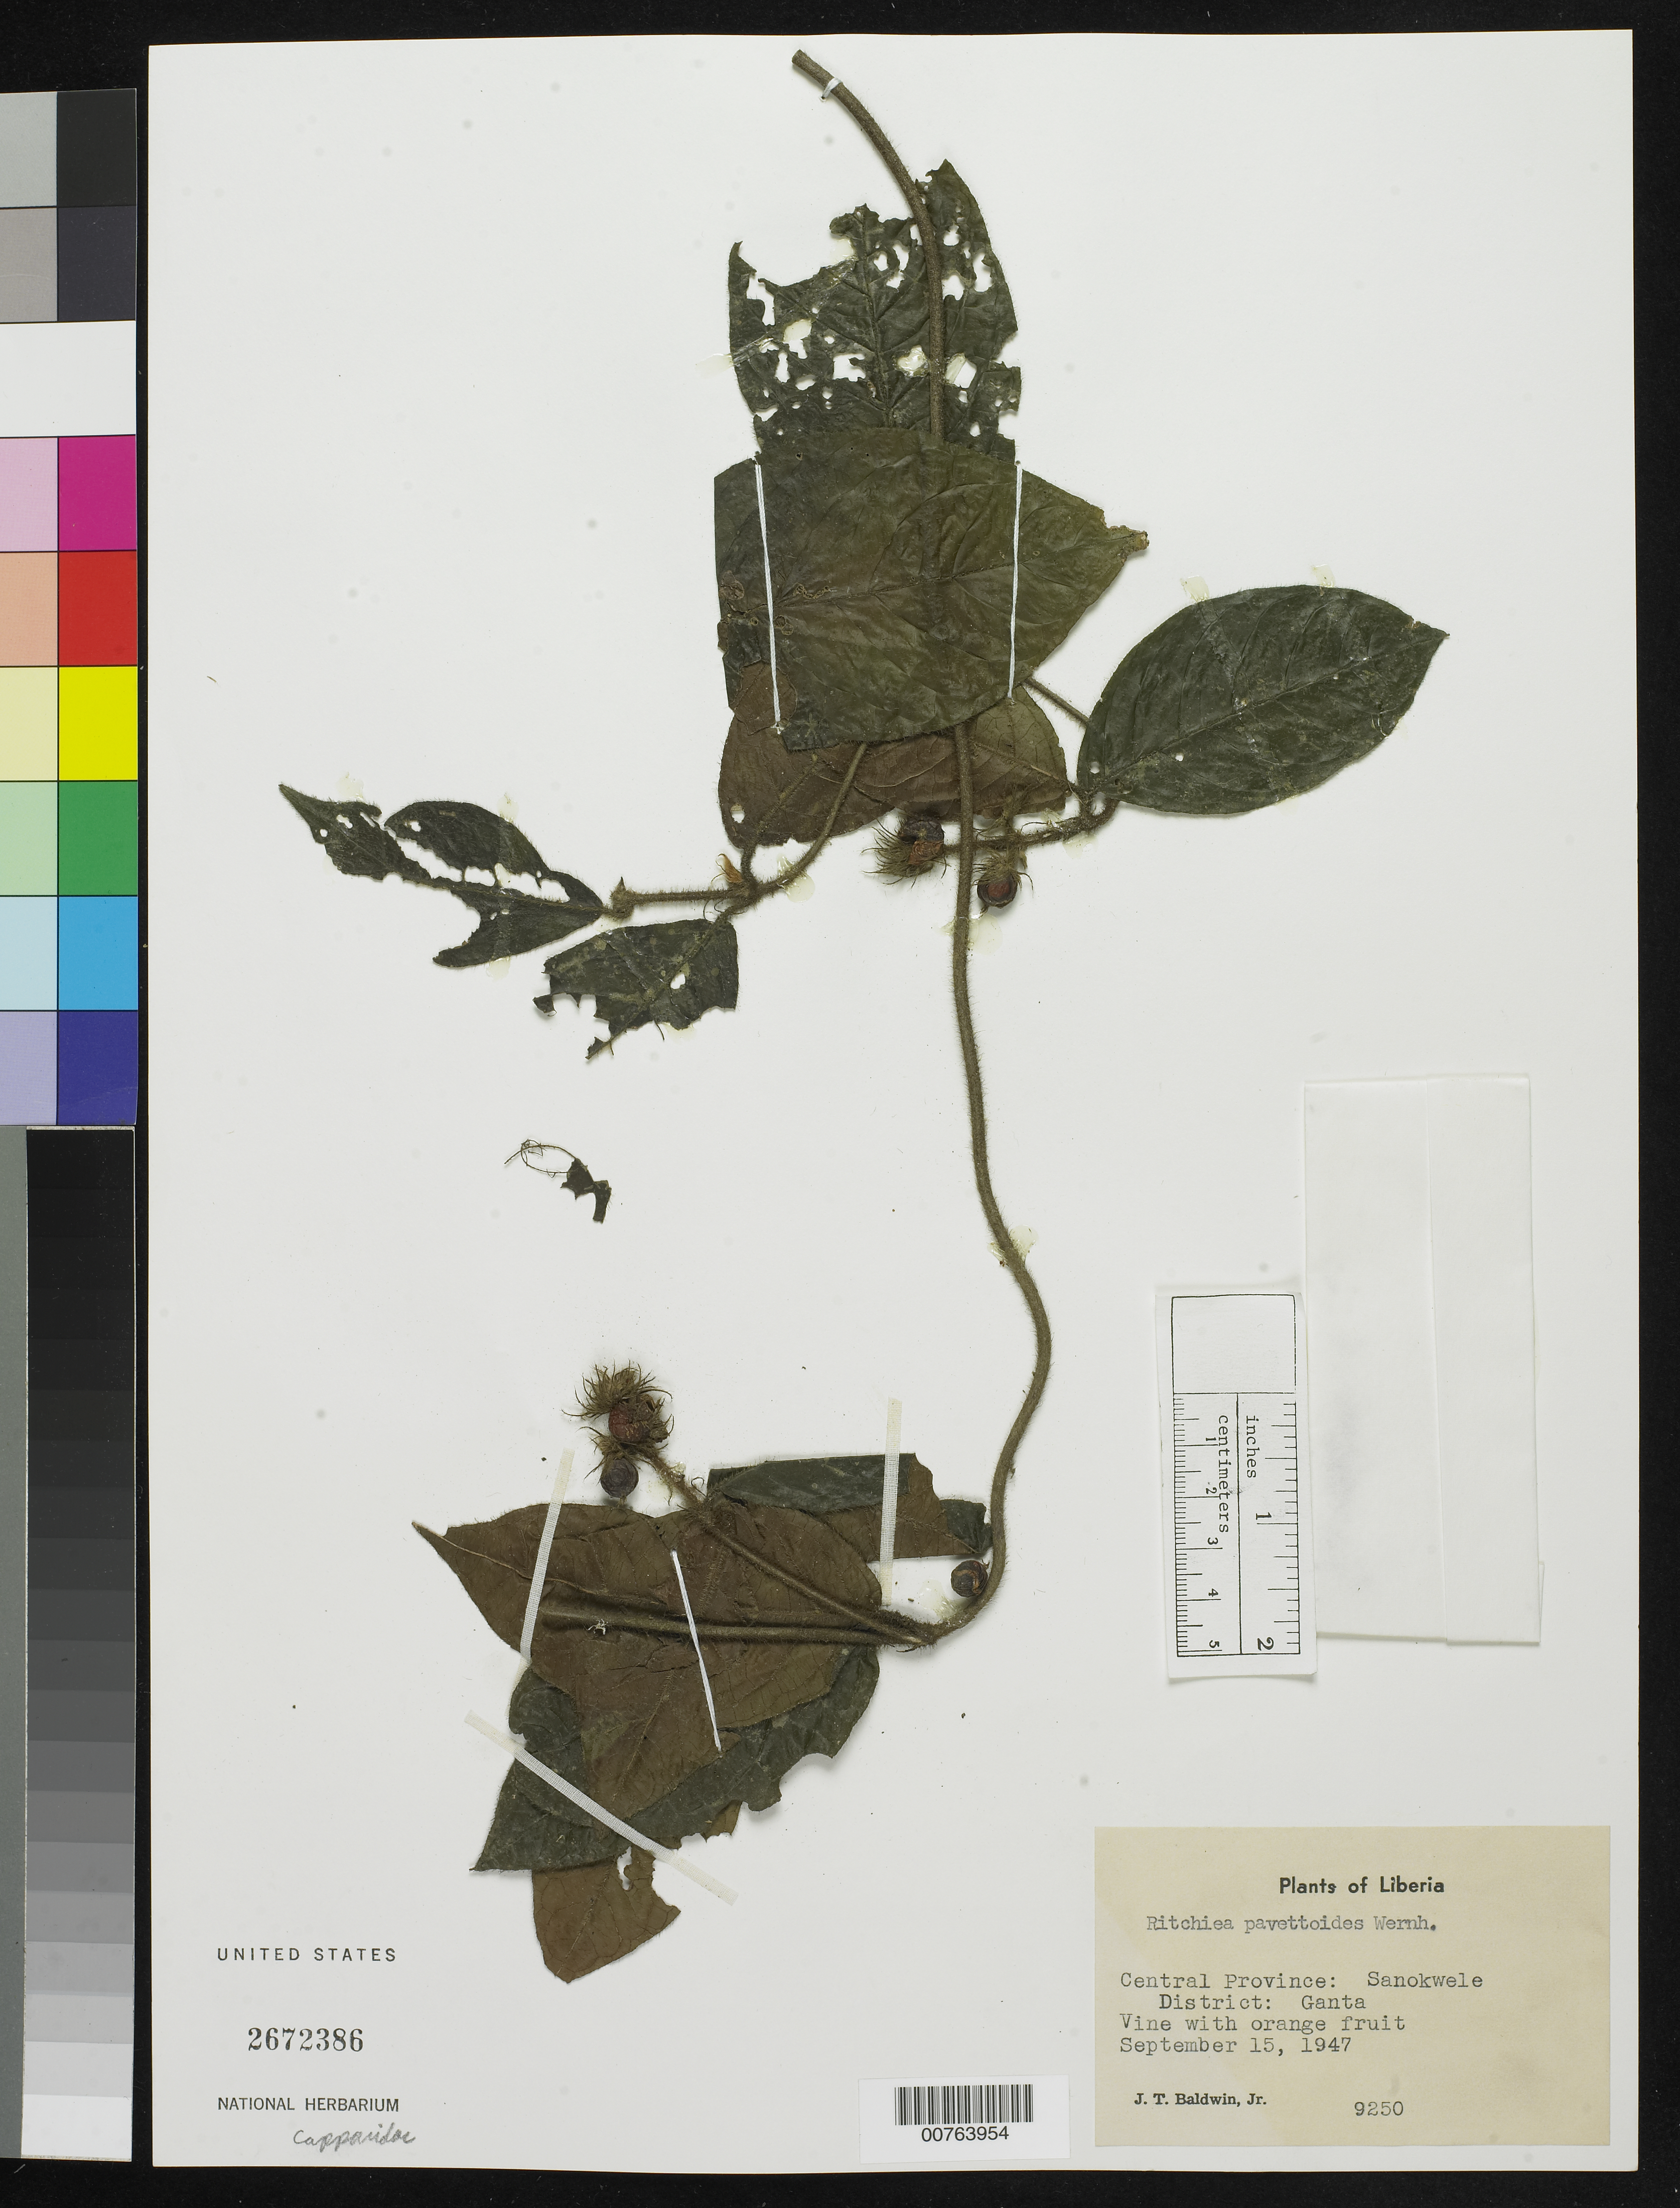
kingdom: Plantae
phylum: Tracheophyta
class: Magnoliopsida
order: Brassicales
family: Capparaceae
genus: Ritchiea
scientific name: Ritchiea pavettoides Wernham, ined.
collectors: J. T. Baldwin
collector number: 9250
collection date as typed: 15 Sep 1947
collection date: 1947-09-15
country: Liberia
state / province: Nimba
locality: Central Province: Sanokwele District, Ganta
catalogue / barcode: US 2672386